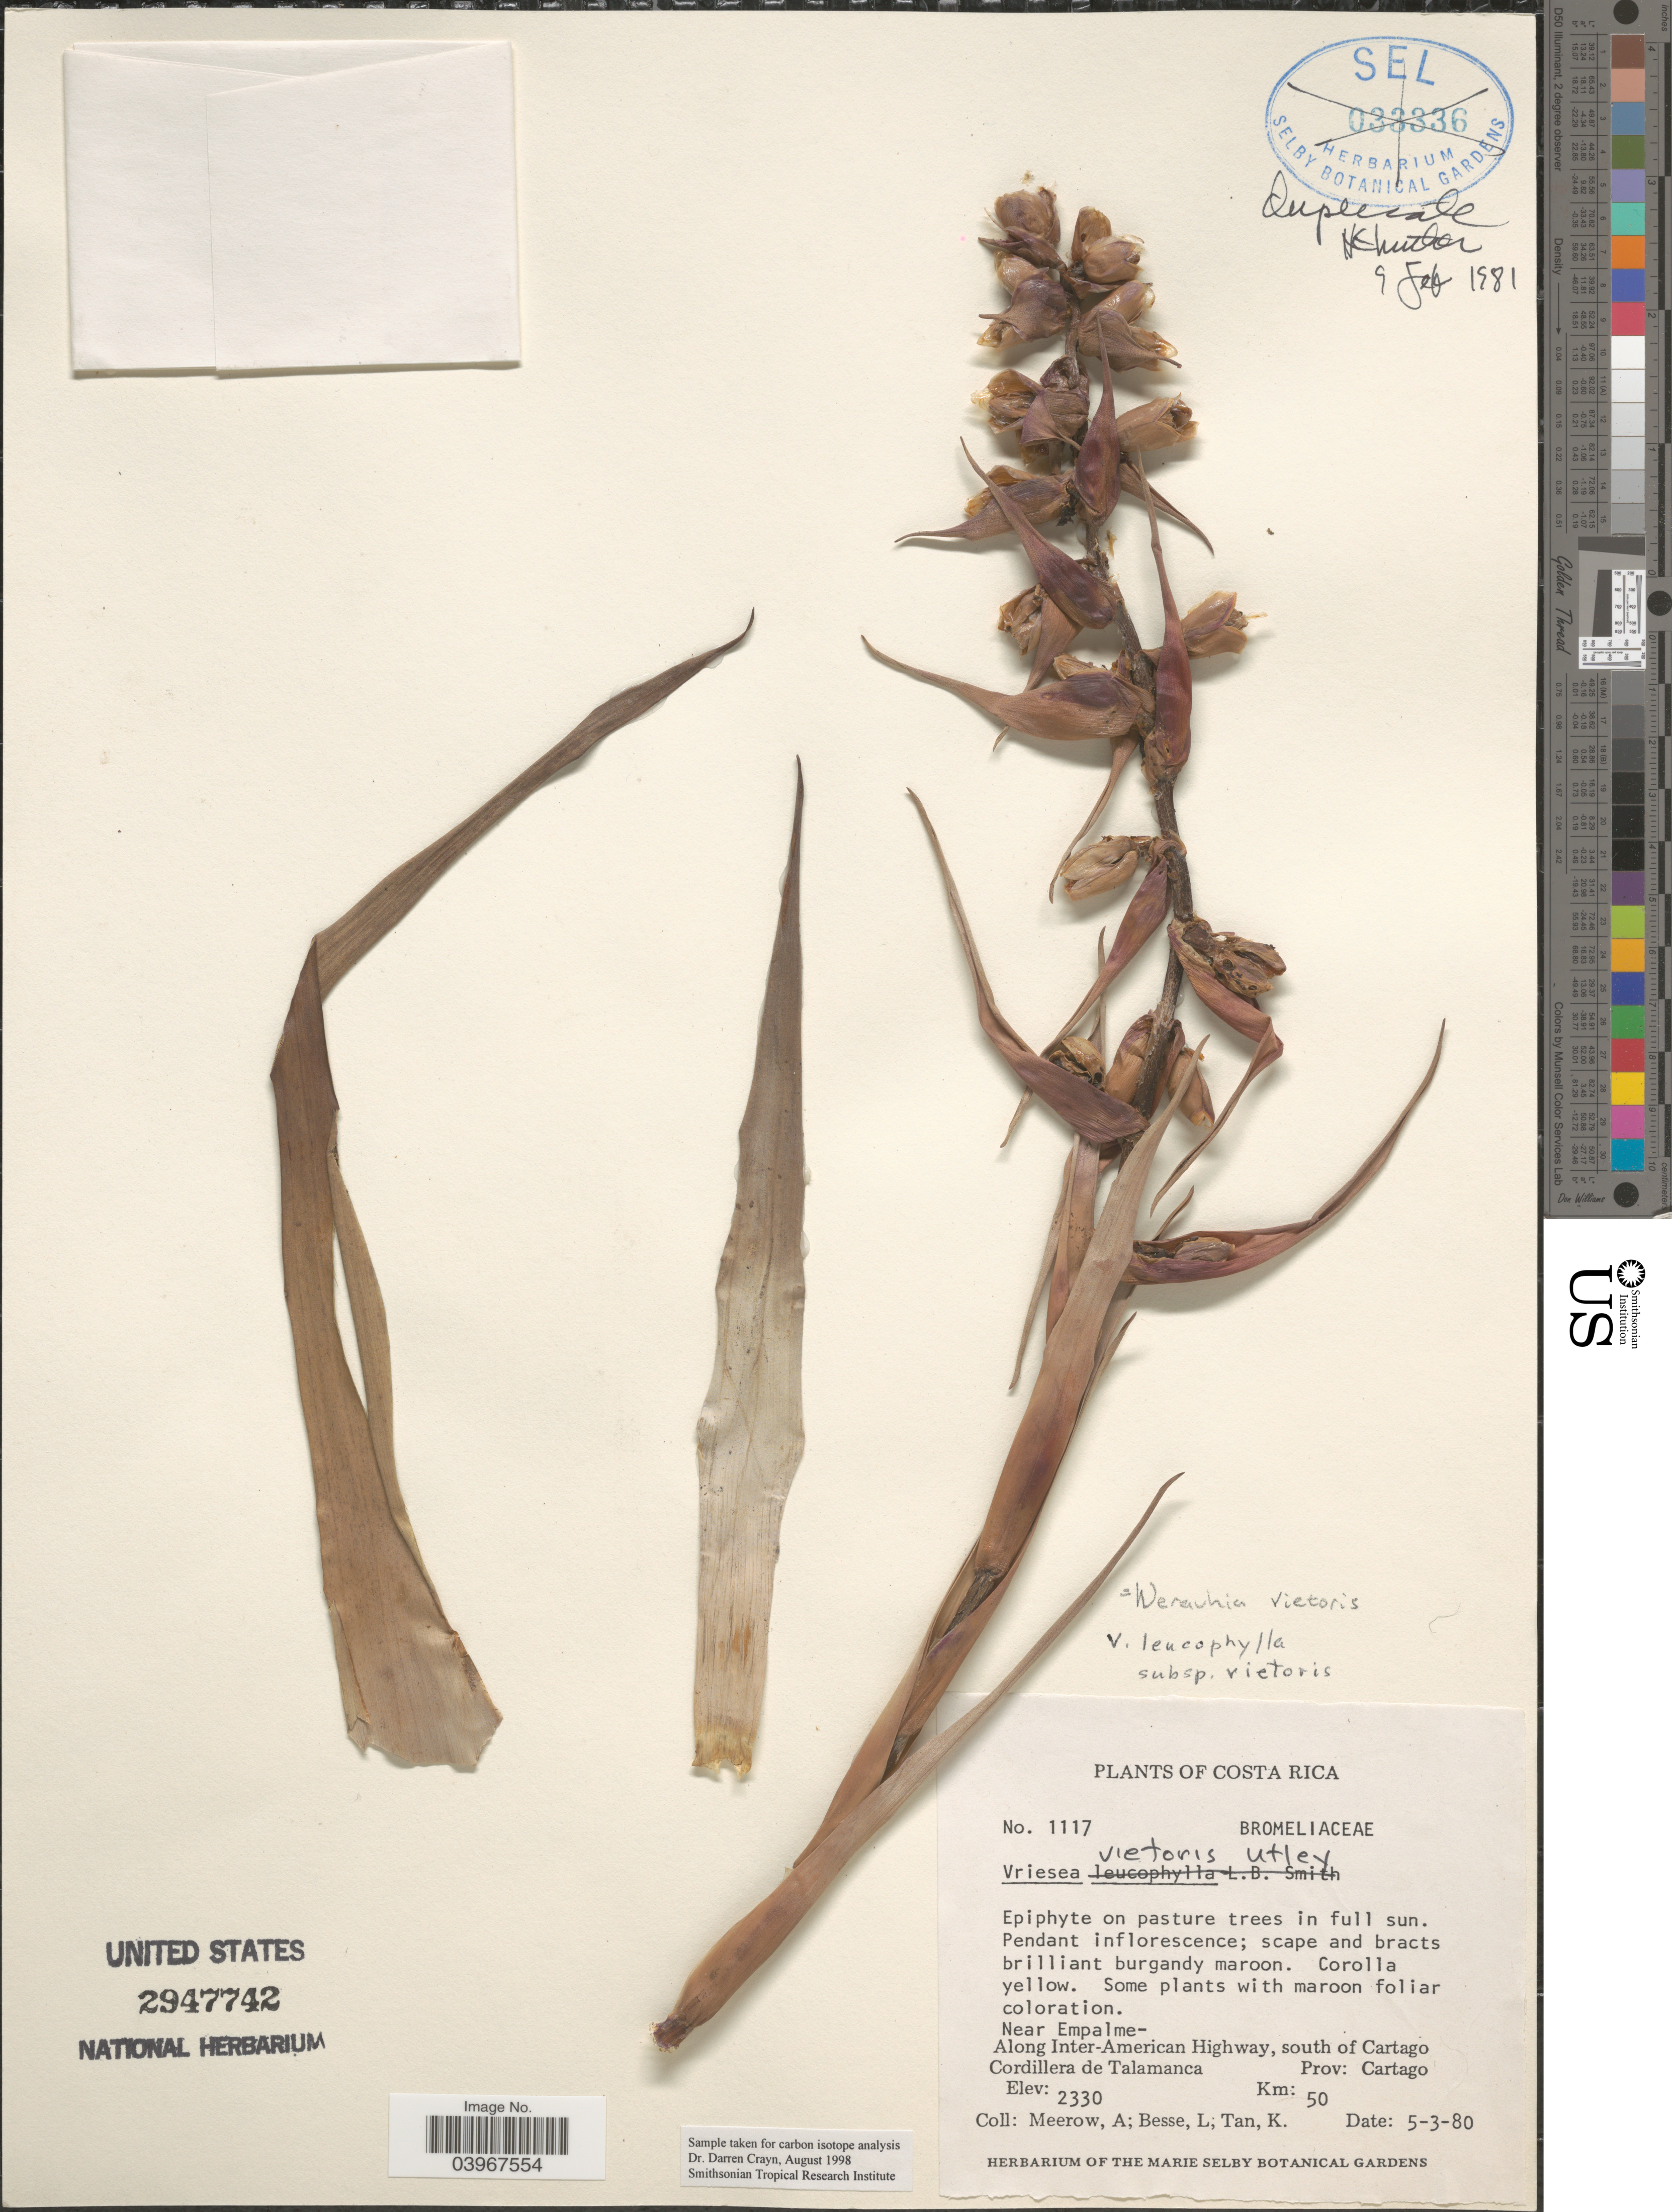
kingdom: Plantae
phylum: Tracheophyta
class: Liliopsida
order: Poales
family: Bromeliaceae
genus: Werauhia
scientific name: Werauhia vietoris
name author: (Utley) J.R. Grant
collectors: A. Meerow, L. Besse & K. Tan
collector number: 1117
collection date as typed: Transcribed d/m/y: 5/3/80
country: Costa Rica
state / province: Cartago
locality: Near Empalme- Along Inter-American Highway, south of Cartago. Cordillera de Talamanca. Km: 50.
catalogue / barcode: US 2947742